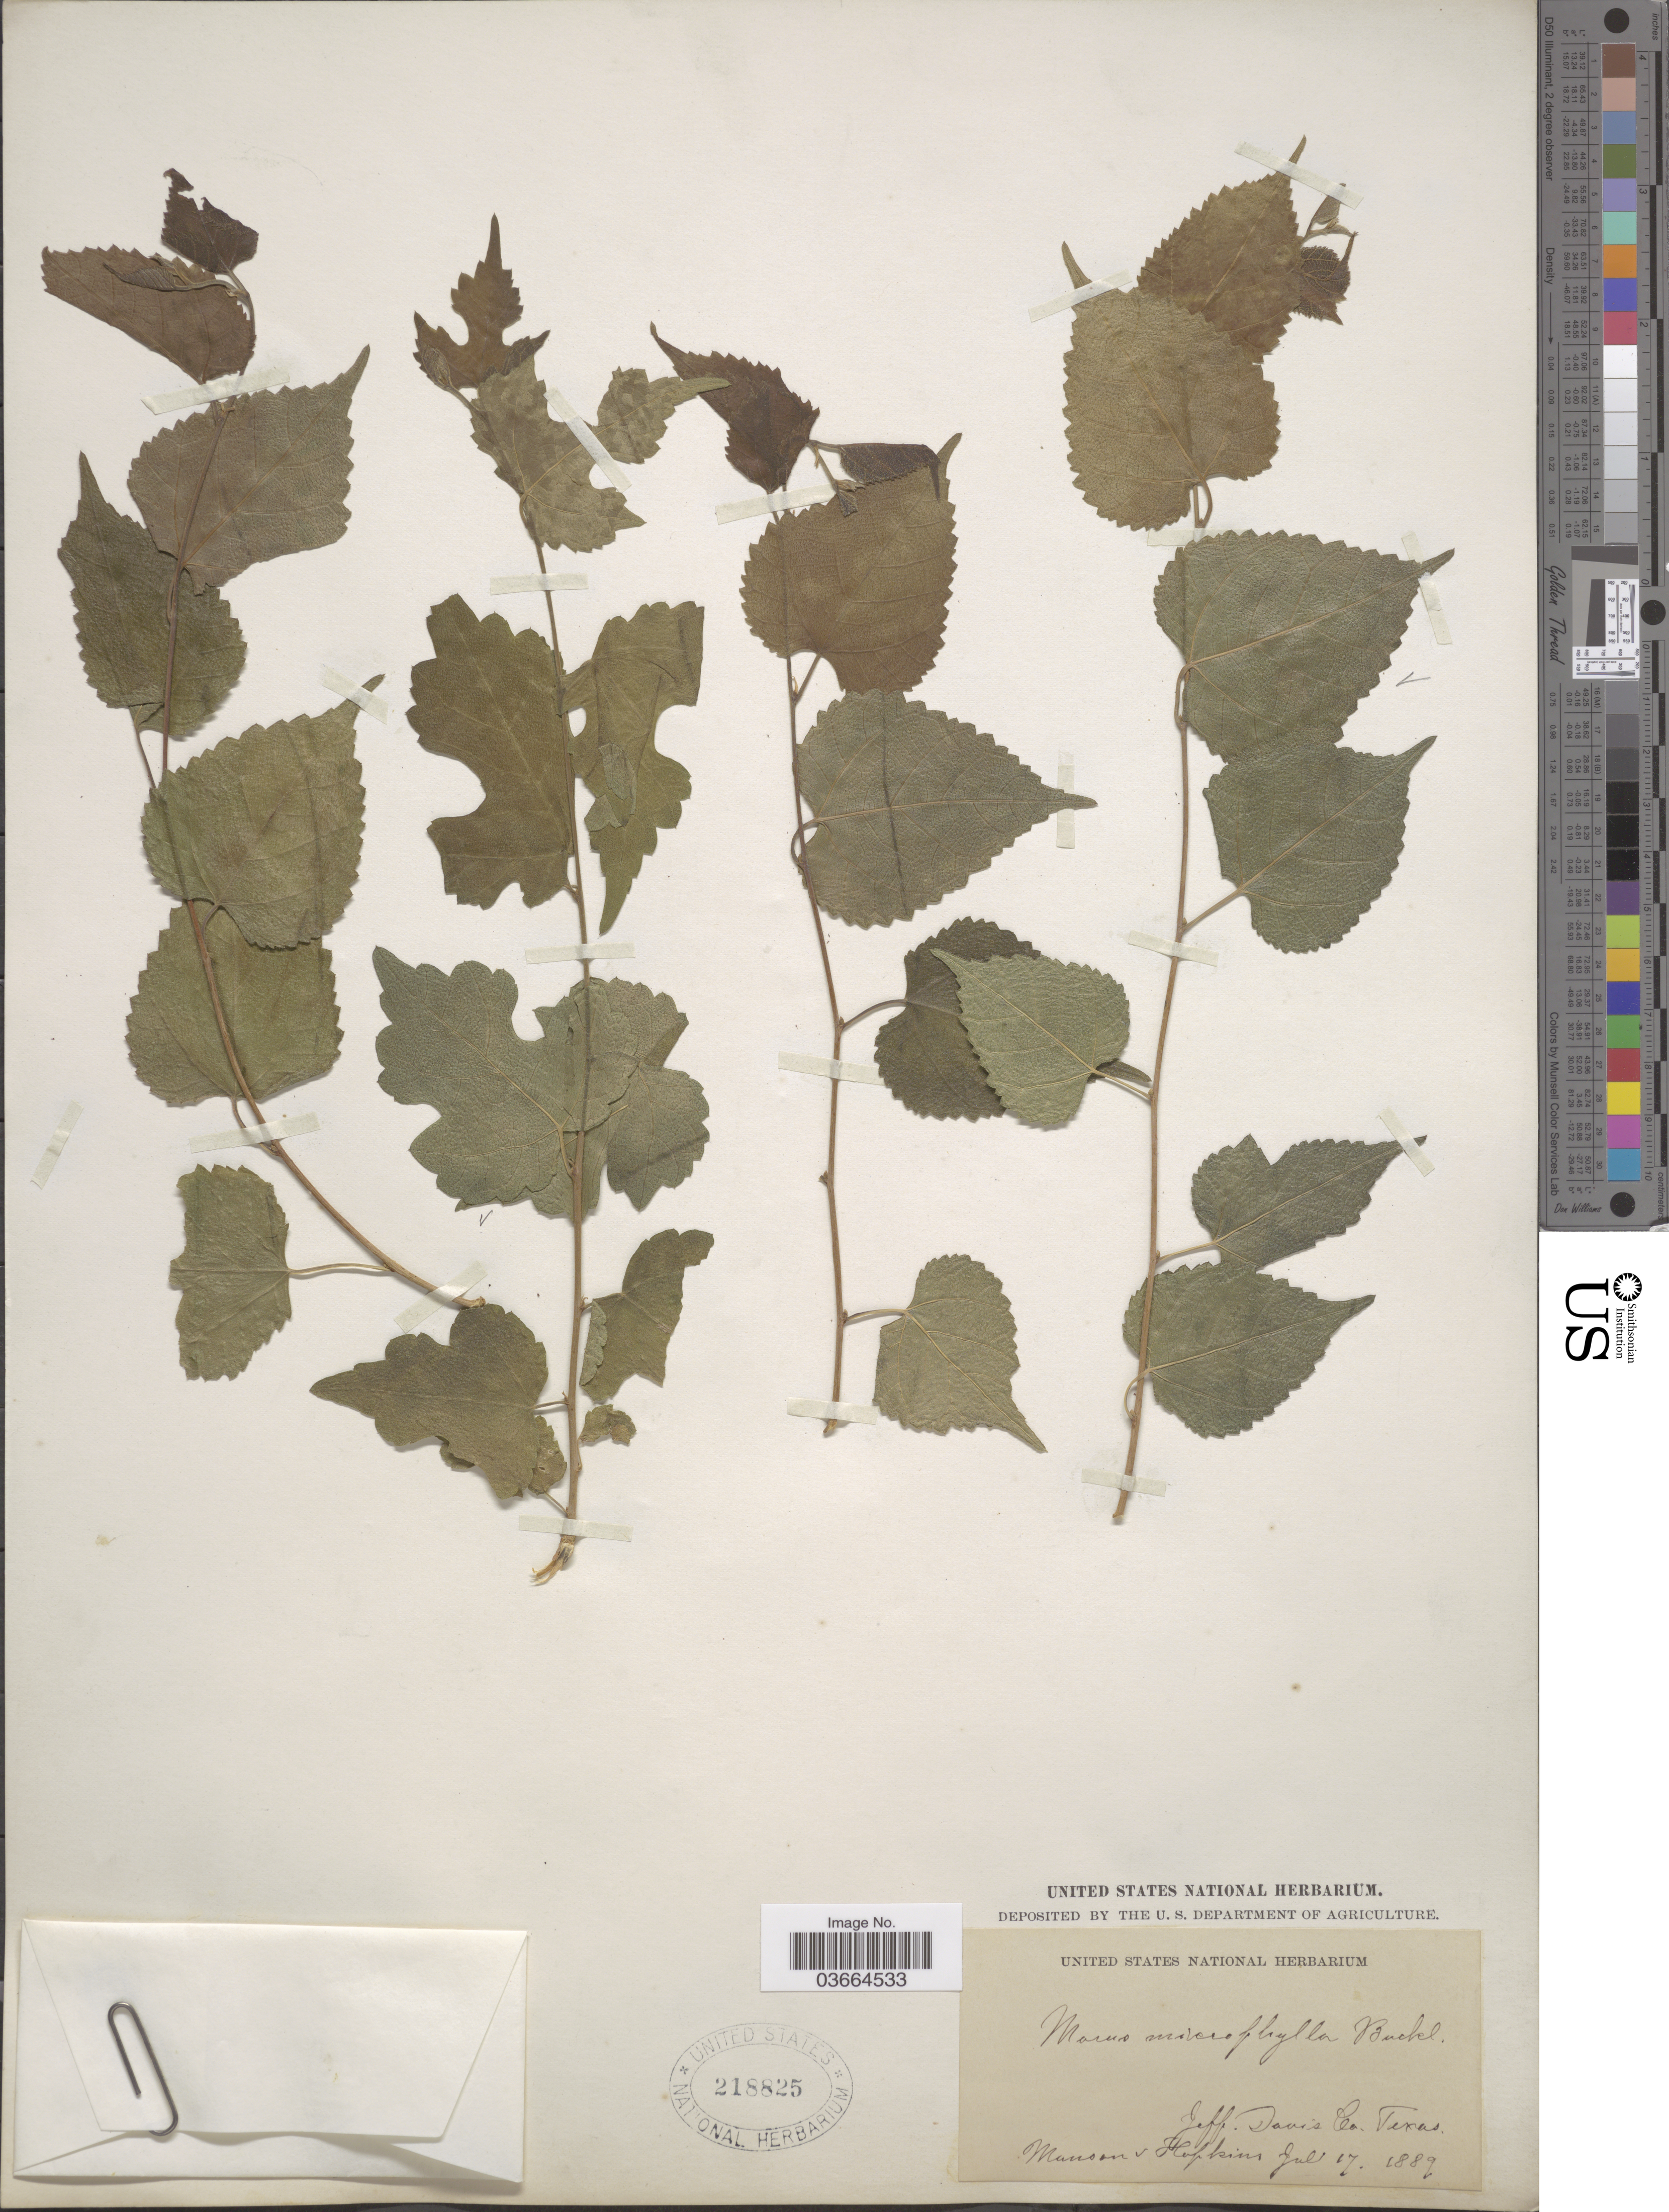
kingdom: Plantae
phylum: Tracheophyta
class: Magnoliopsida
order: Rosales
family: Moraceae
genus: Morus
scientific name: Morus microphylla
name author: Buckley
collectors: -. Hopkins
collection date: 1889-07-17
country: United States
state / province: Texas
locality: Jeff Davis Co.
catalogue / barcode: US 218825